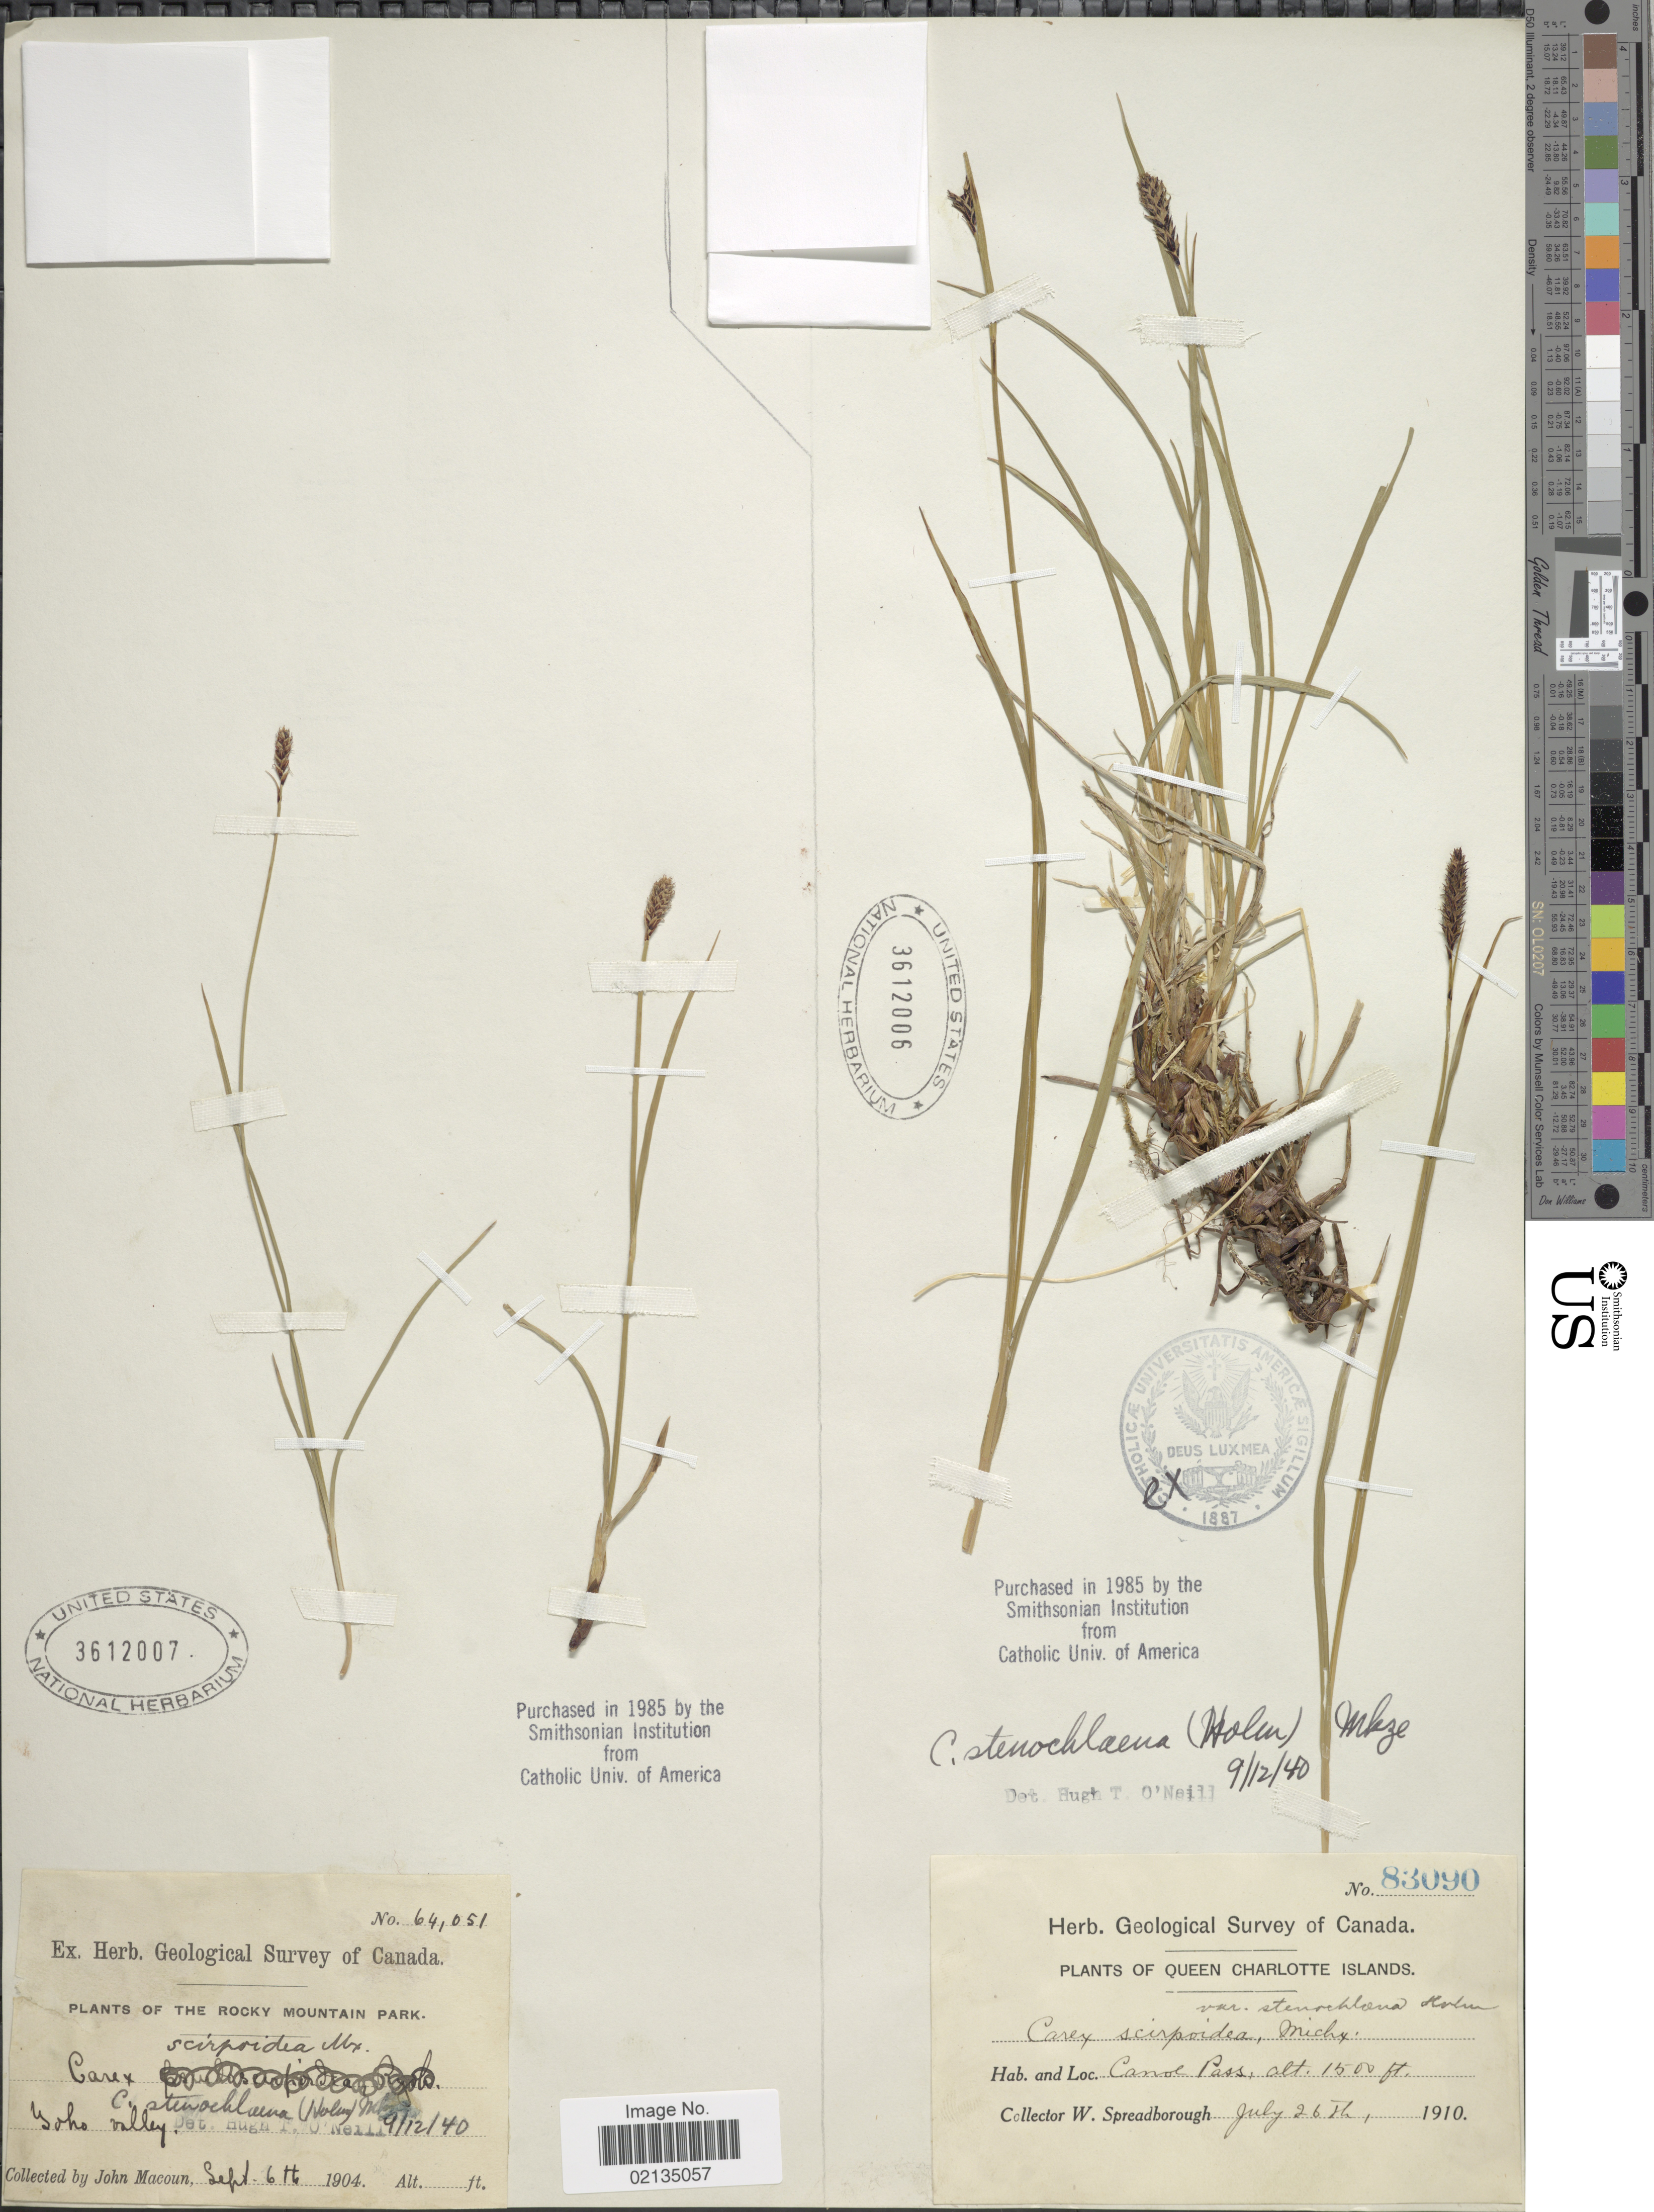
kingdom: Plantae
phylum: Tracheophyta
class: Liliopsida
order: Poales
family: Cyperaceae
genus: Carex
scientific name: Carex scirpoidea subsp. stenochloena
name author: (Holm) Á. Löve & D. Löve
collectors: W. Spreadborough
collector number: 83090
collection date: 1910-07-26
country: Canada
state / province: British Columbia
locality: Queen Charlotte Islands, Canoe Pass.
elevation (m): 457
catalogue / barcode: US 3612006-2